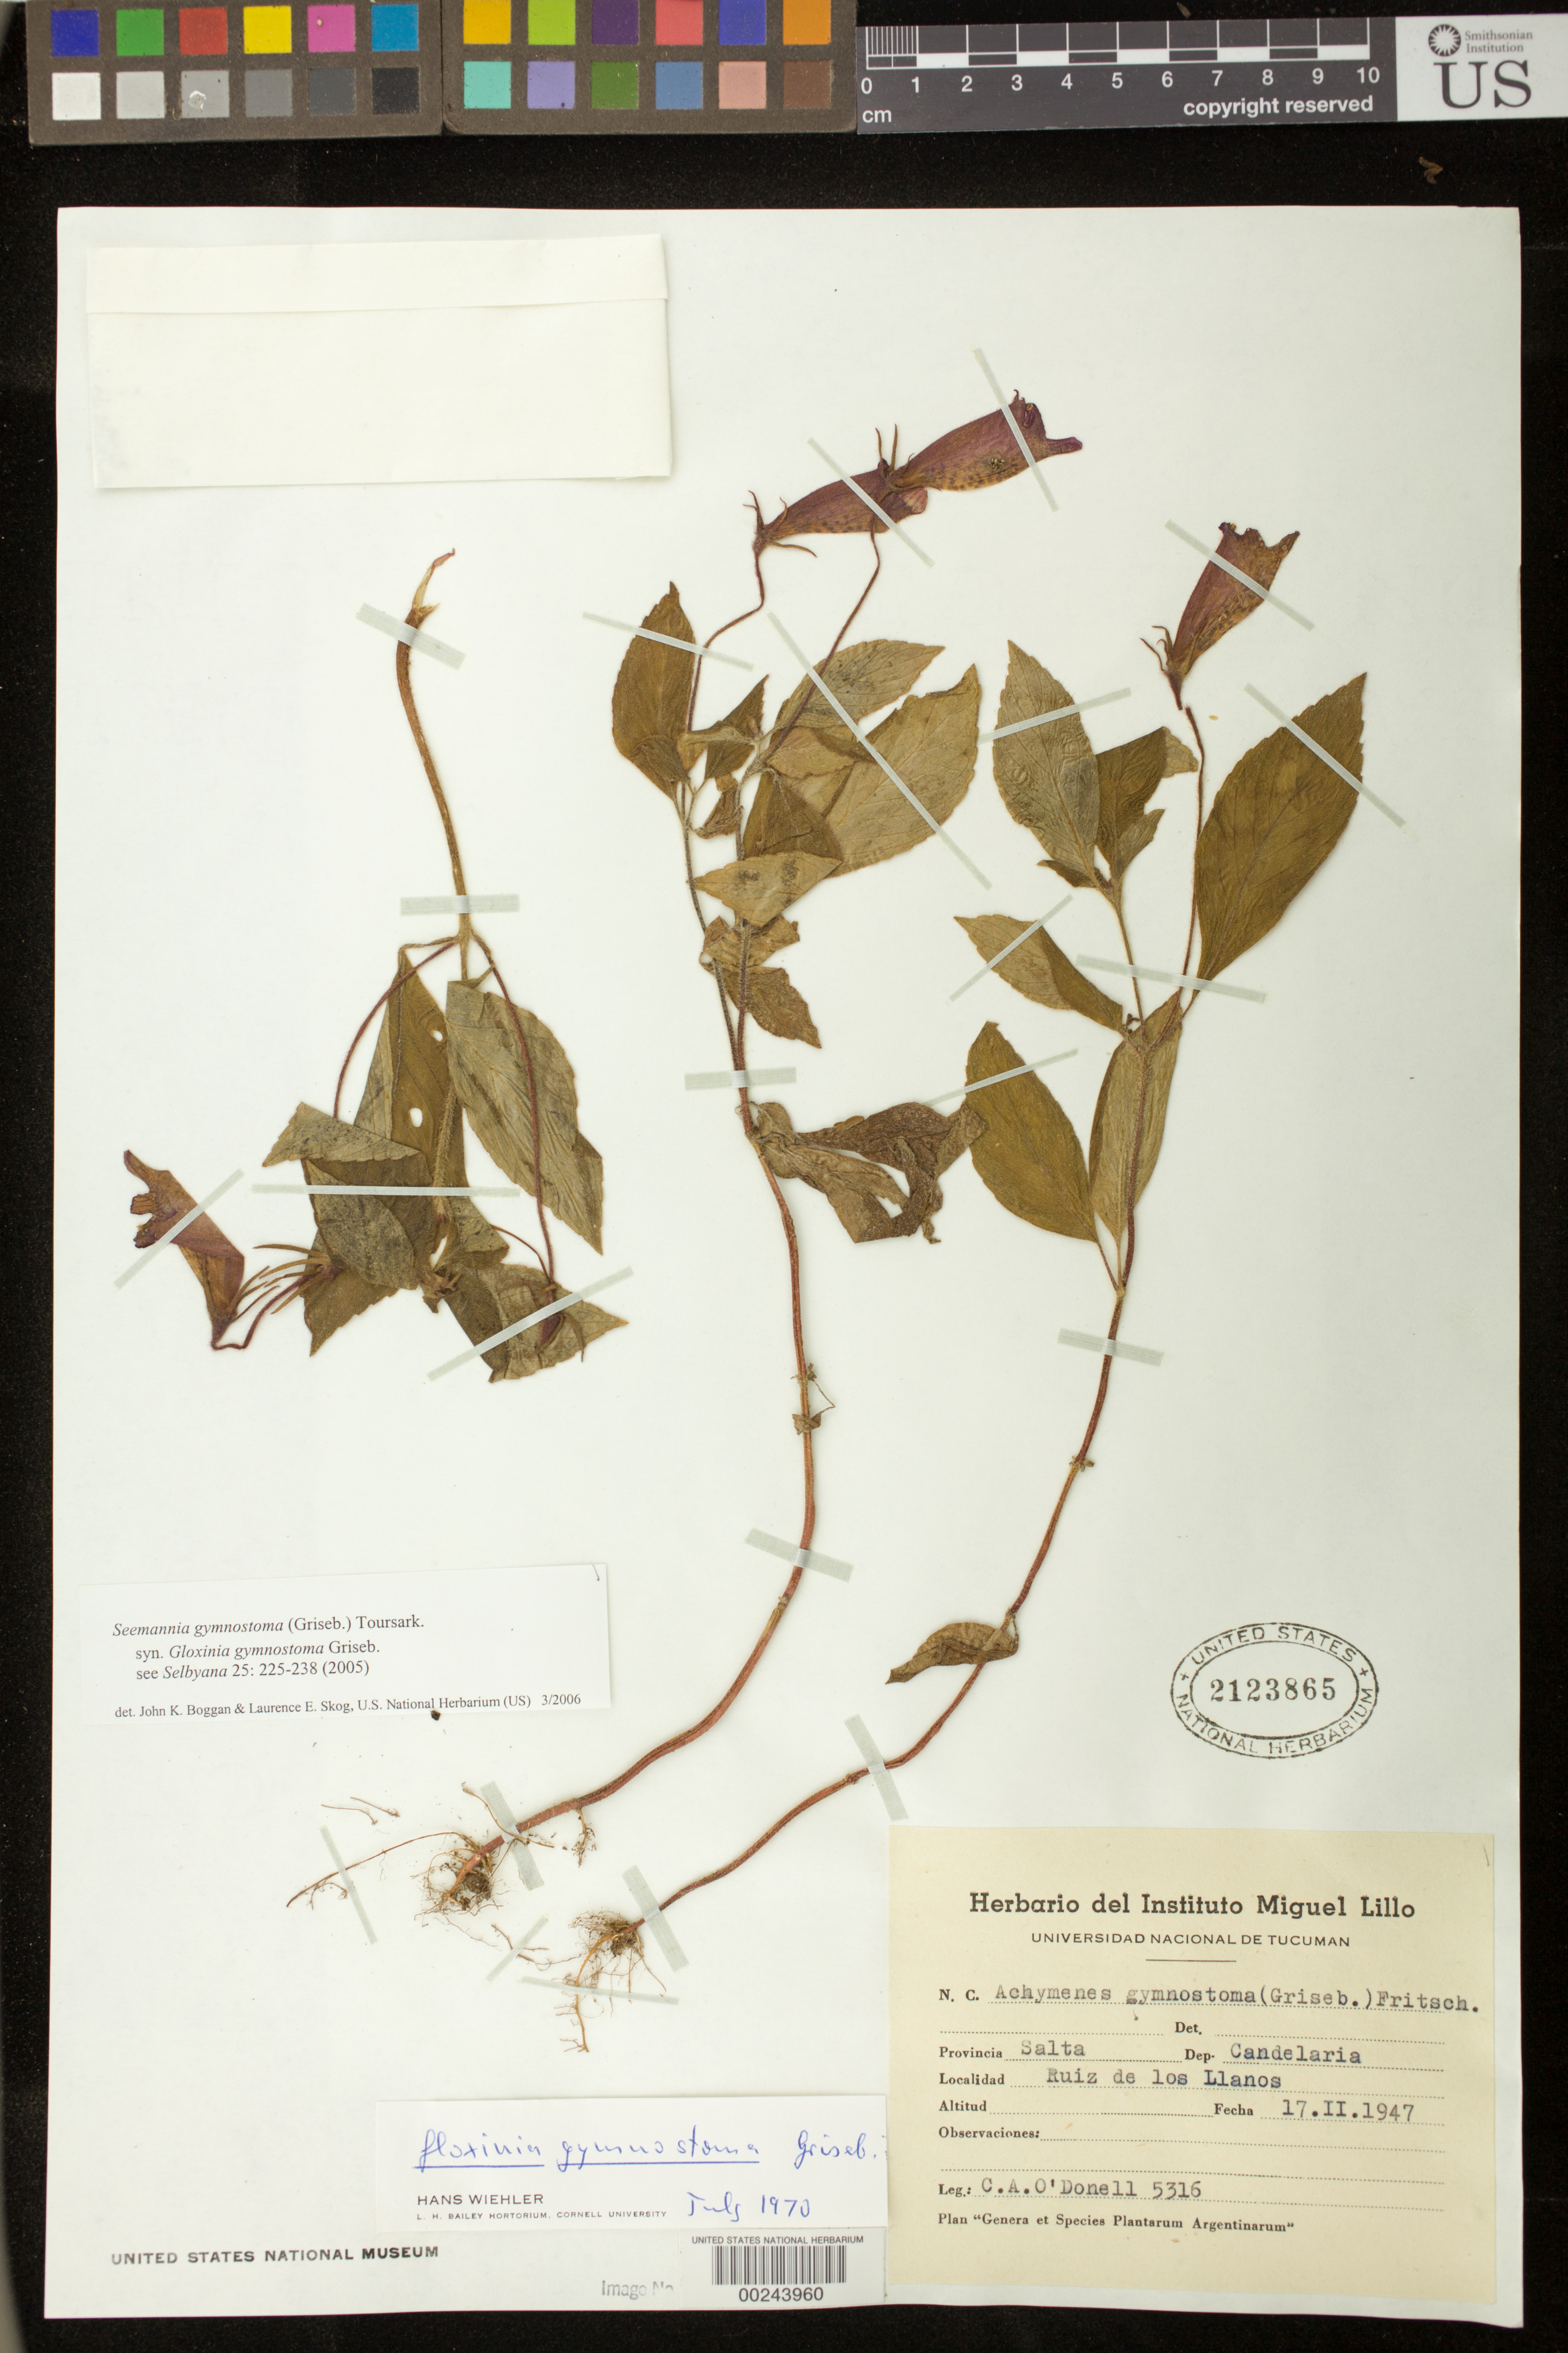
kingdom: Plantae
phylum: Tracheophyta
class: Magnoliopsida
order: Lamiales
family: Gesneriaceae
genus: Seemannia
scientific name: Seemannia gymnostoma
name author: (Griseb.) Toursark.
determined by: Boggan, J. K.; Skog, L. E.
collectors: C. A. O'Donell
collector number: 5316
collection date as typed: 17 Feb 1947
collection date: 1947-02-17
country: Argentina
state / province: Salta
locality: Dept. Candelaria, Ruiz de los Llanos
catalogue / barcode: US 2123865